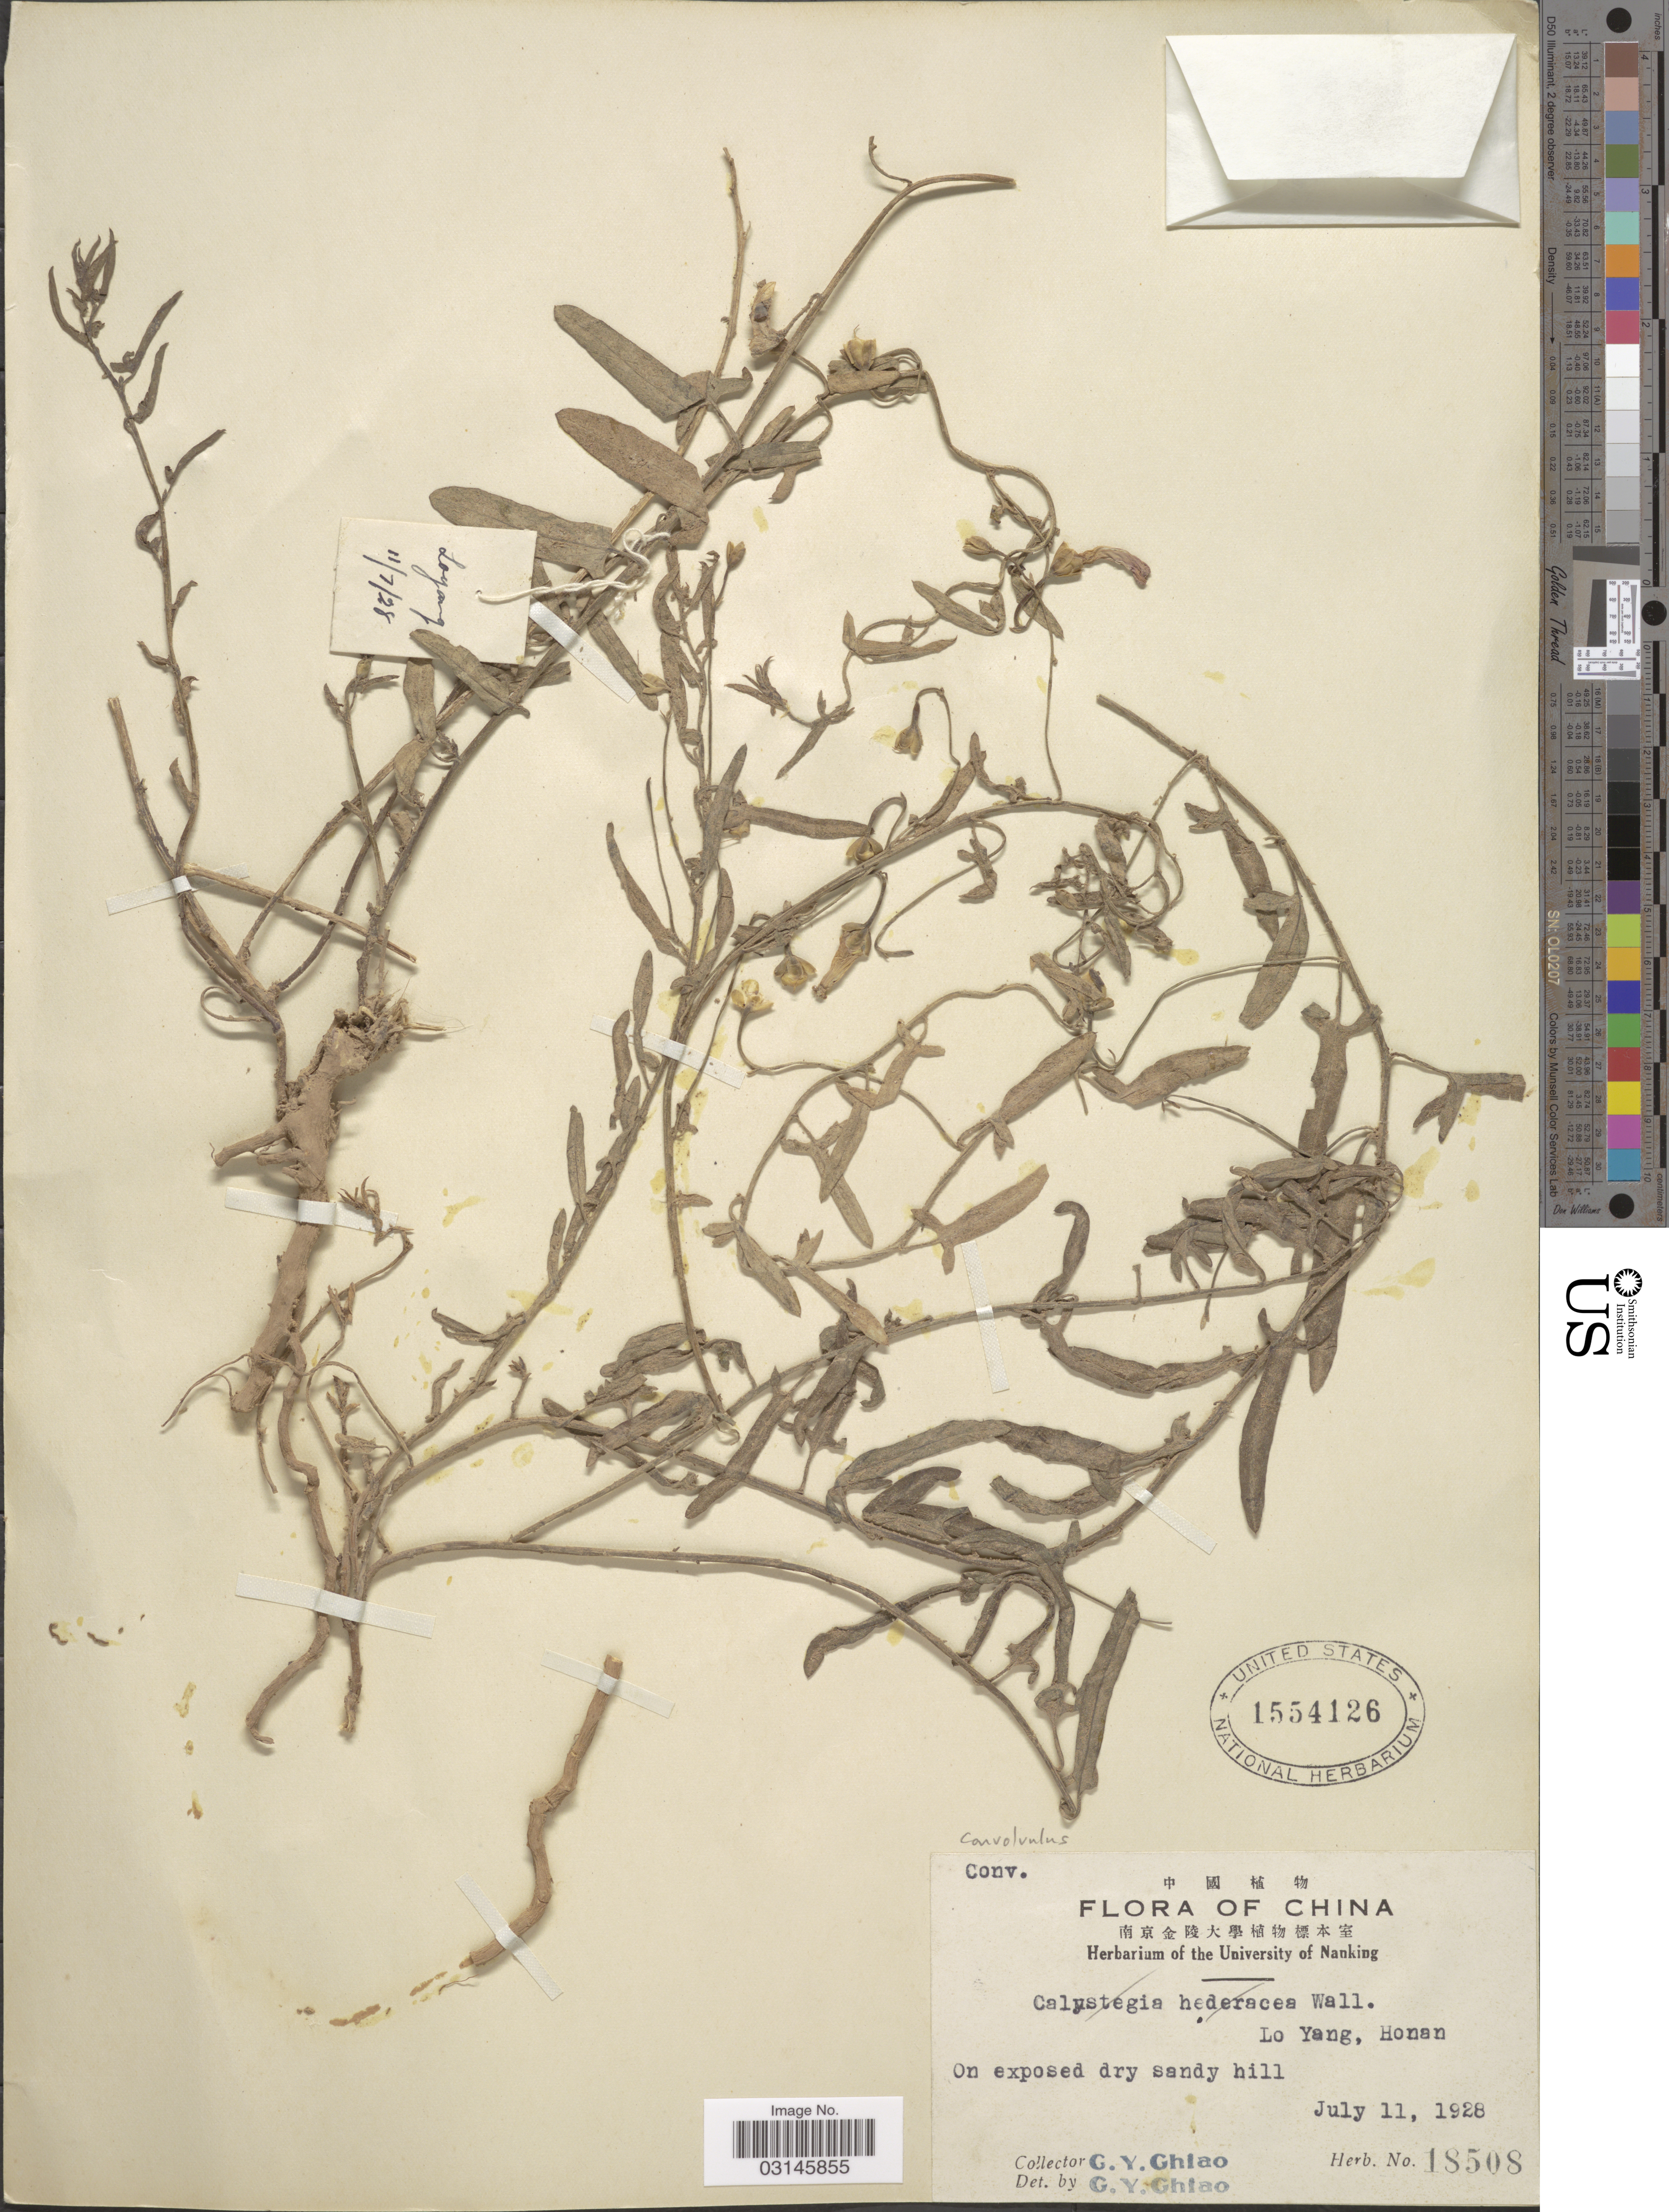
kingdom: Plantae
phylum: Tracheophyta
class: Magnoliopsida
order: Solanales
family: Convolvulaceae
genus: Convolvulus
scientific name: Convolvulus sp.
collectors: C. Y. Chiao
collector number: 18508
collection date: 1928-07-11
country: China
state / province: Henan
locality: Lo Yang, Honan.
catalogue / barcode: US 1554126